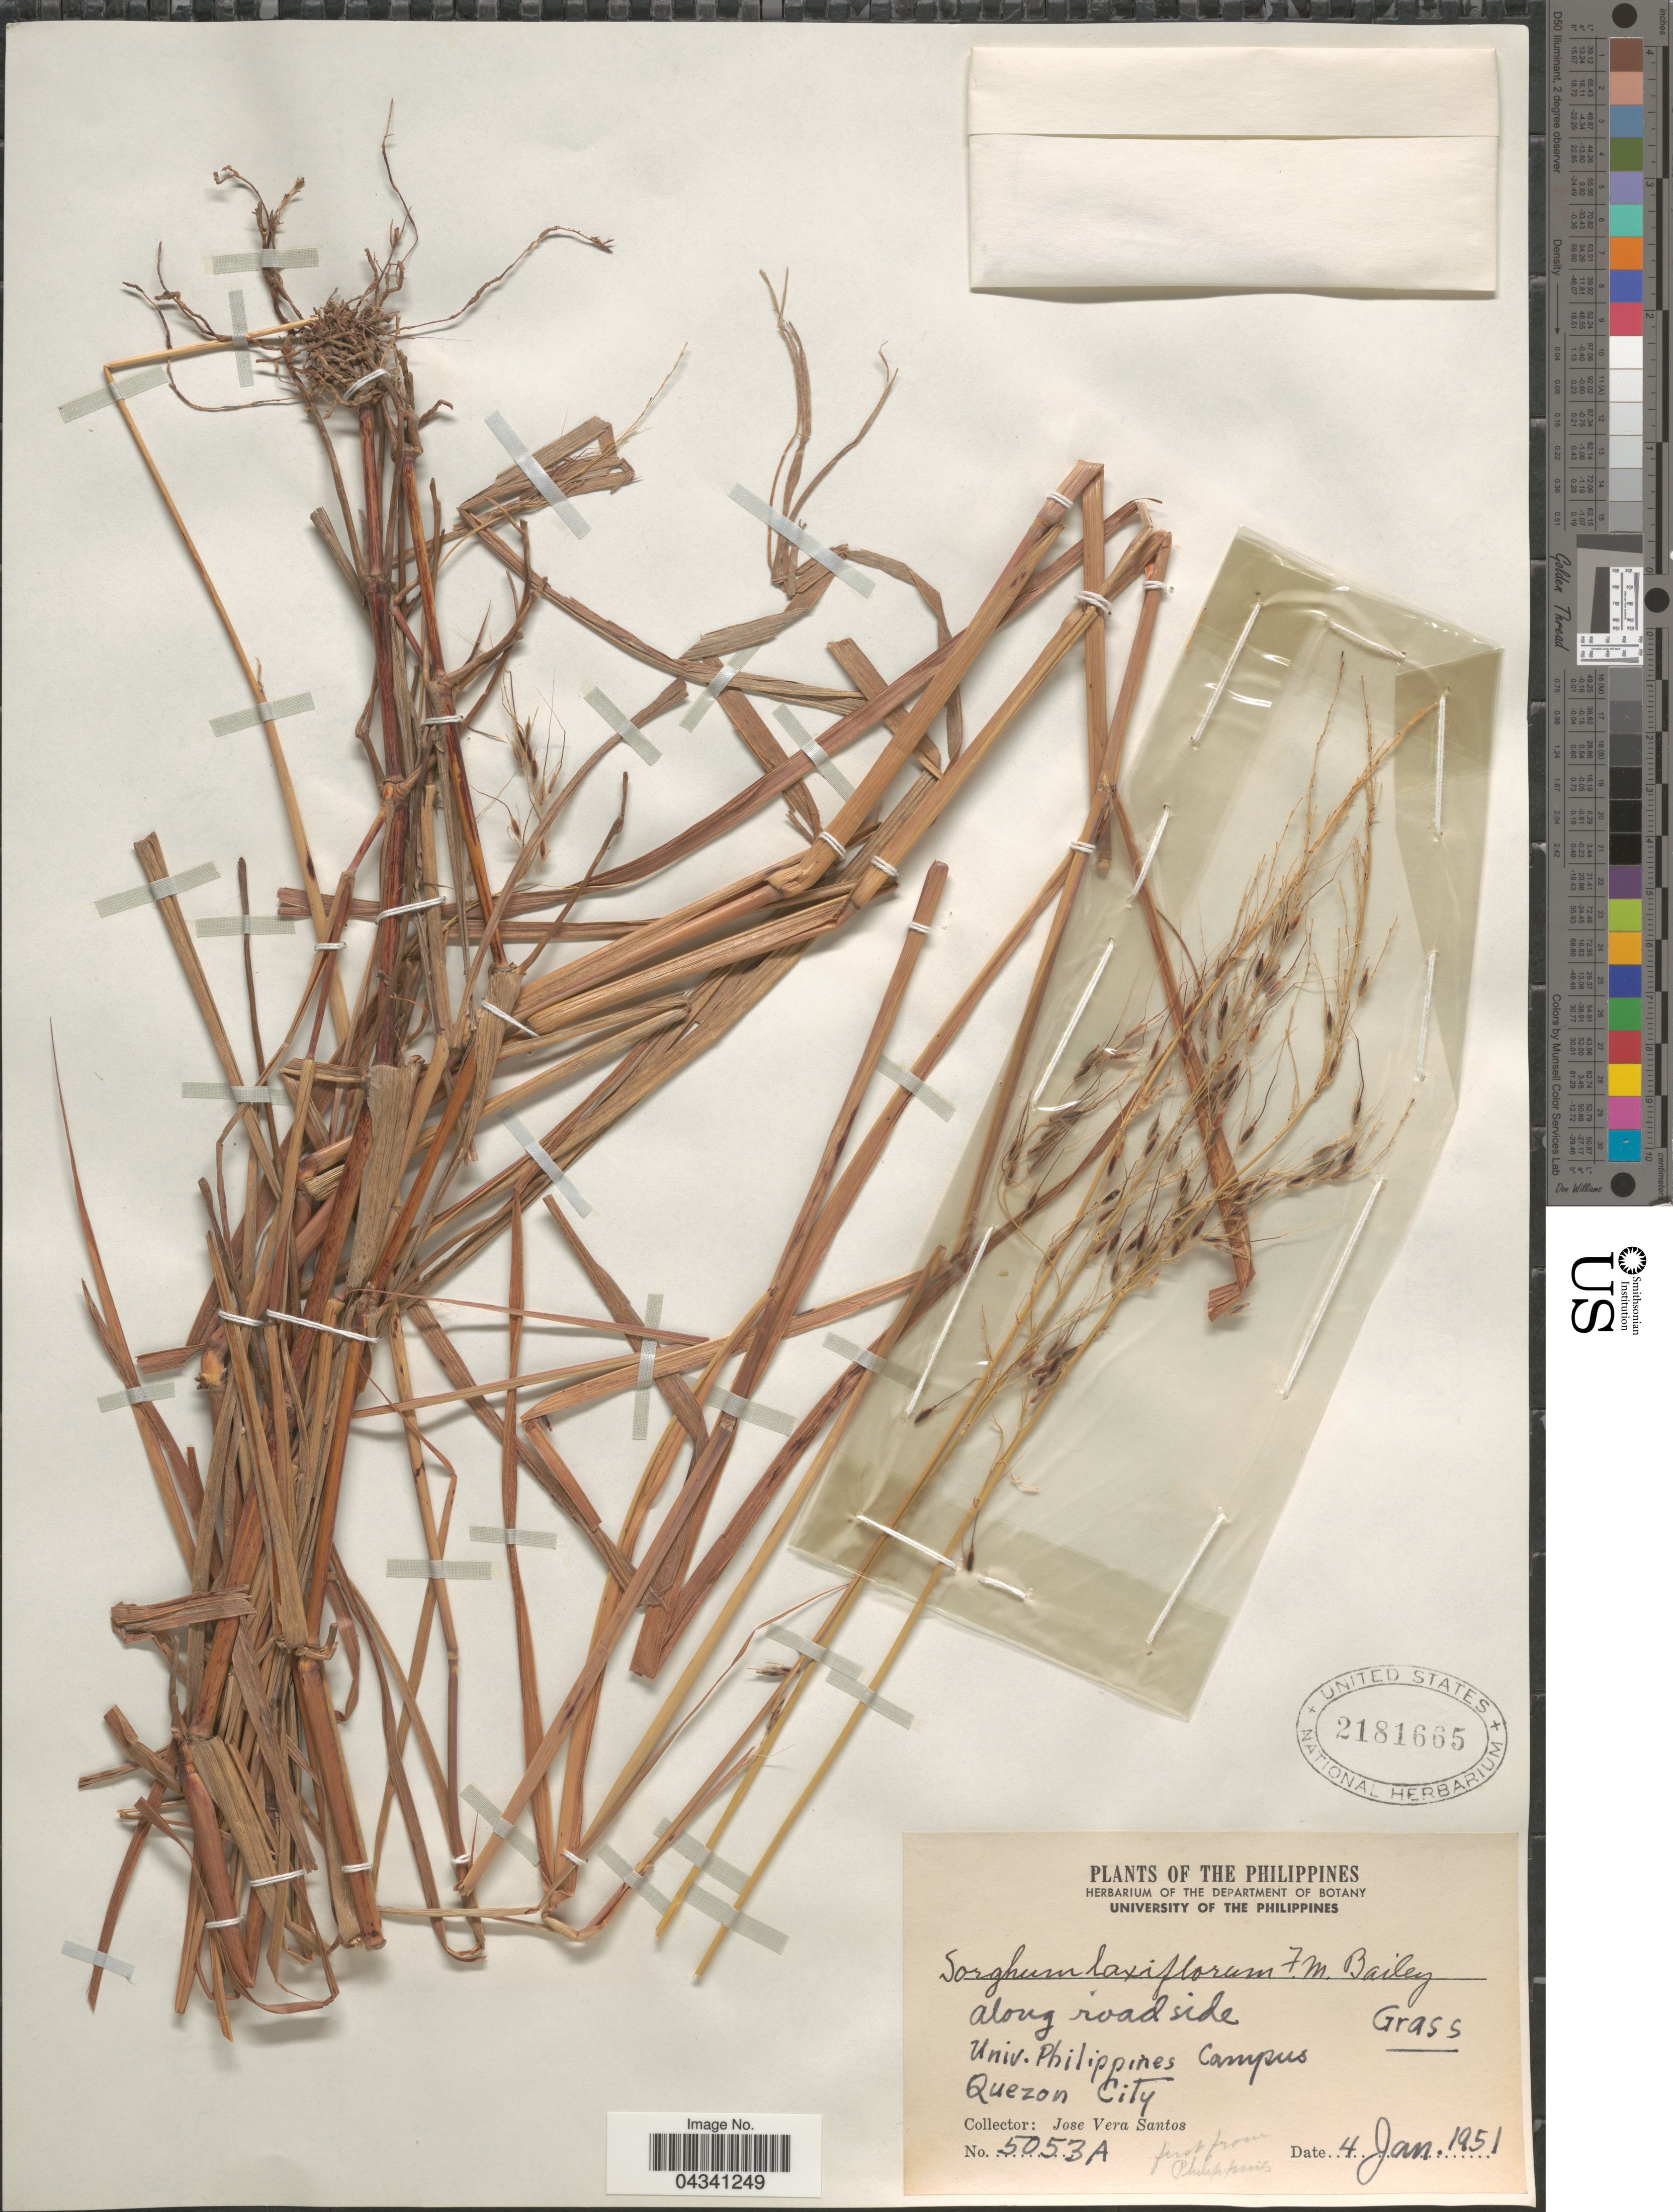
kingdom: Plantae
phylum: Tracheophyta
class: Liliopsida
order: Poales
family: Poaceae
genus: Sorghum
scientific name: Sorghum laxiflorum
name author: F.M. Bailey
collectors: J. V. Santos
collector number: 5053A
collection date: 1951-01-04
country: Philippines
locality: Along roadside. Univ. Philippines Campus. Quezon City.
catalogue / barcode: US 2181665